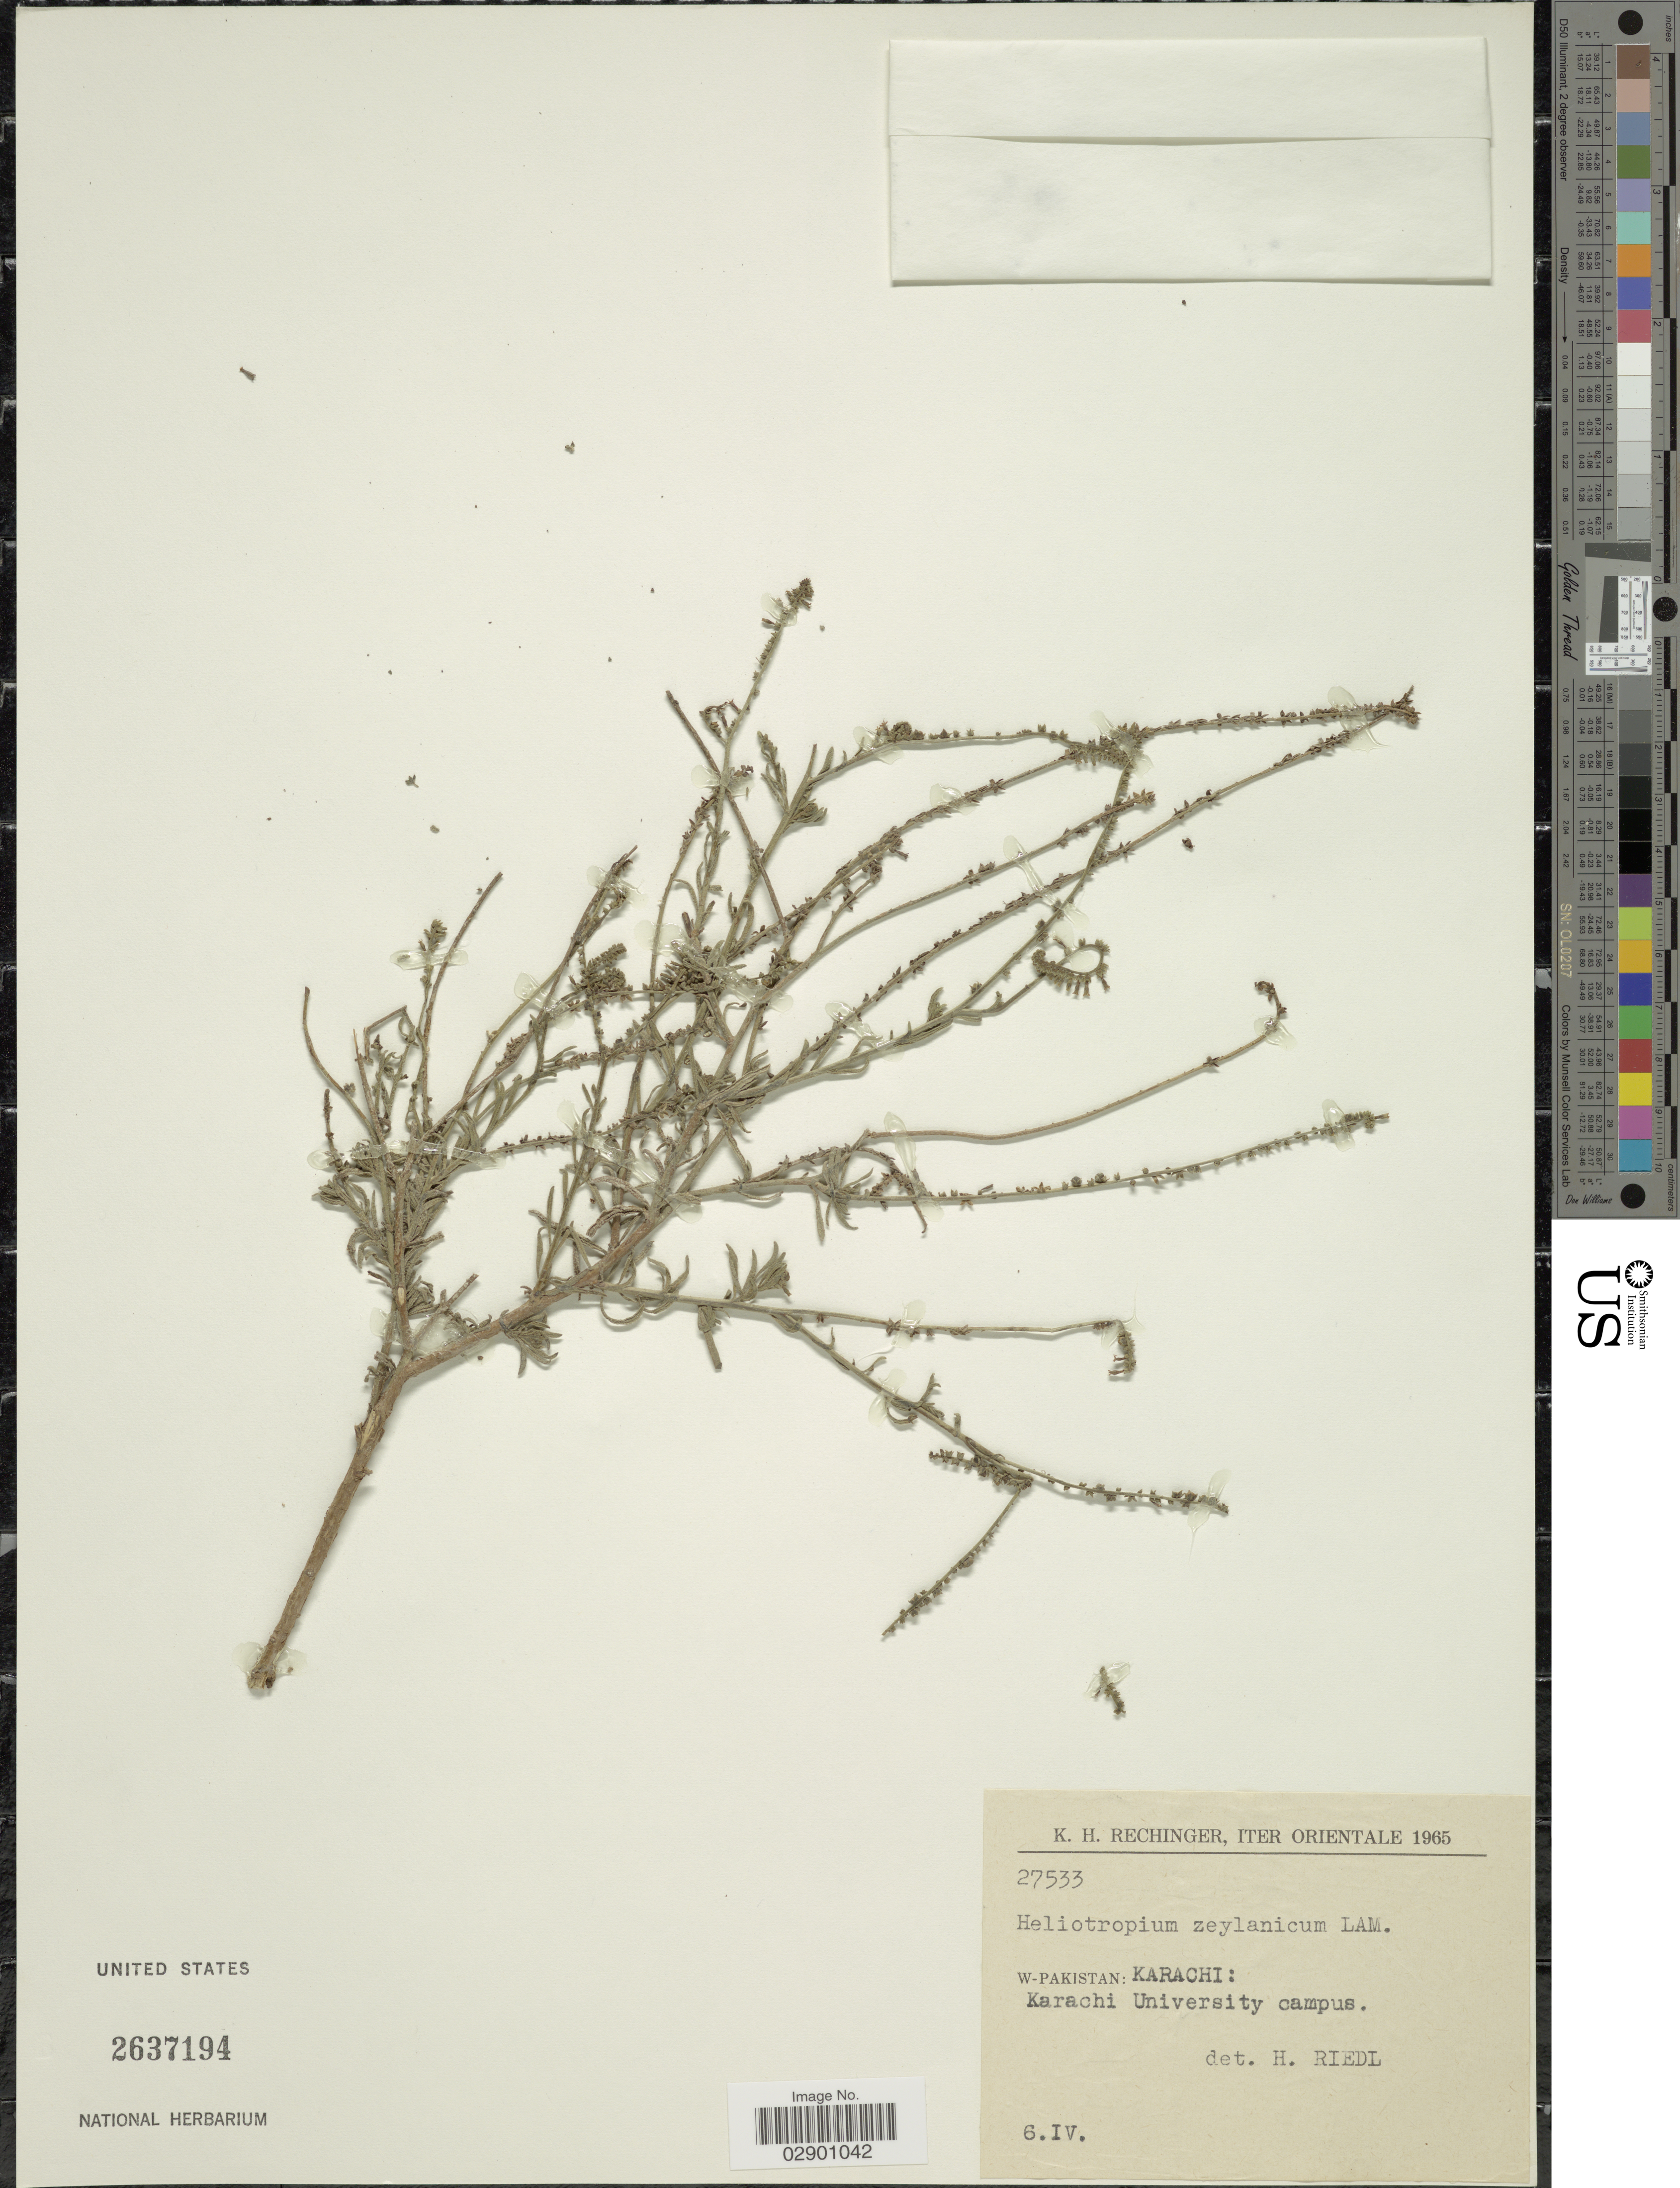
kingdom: Plantae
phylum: Tracheophyta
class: Magnoliopsida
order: Boraginales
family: Heliotropiaceae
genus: Heliotropium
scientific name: Heliotropium zeylanicum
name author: Lam.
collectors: K. H. Rechinger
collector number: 27533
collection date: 1965-04-06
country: Pakistan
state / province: Sindh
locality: Orientale. W-Pakistan: Karachi: Karachi University campus.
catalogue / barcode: US 2637194